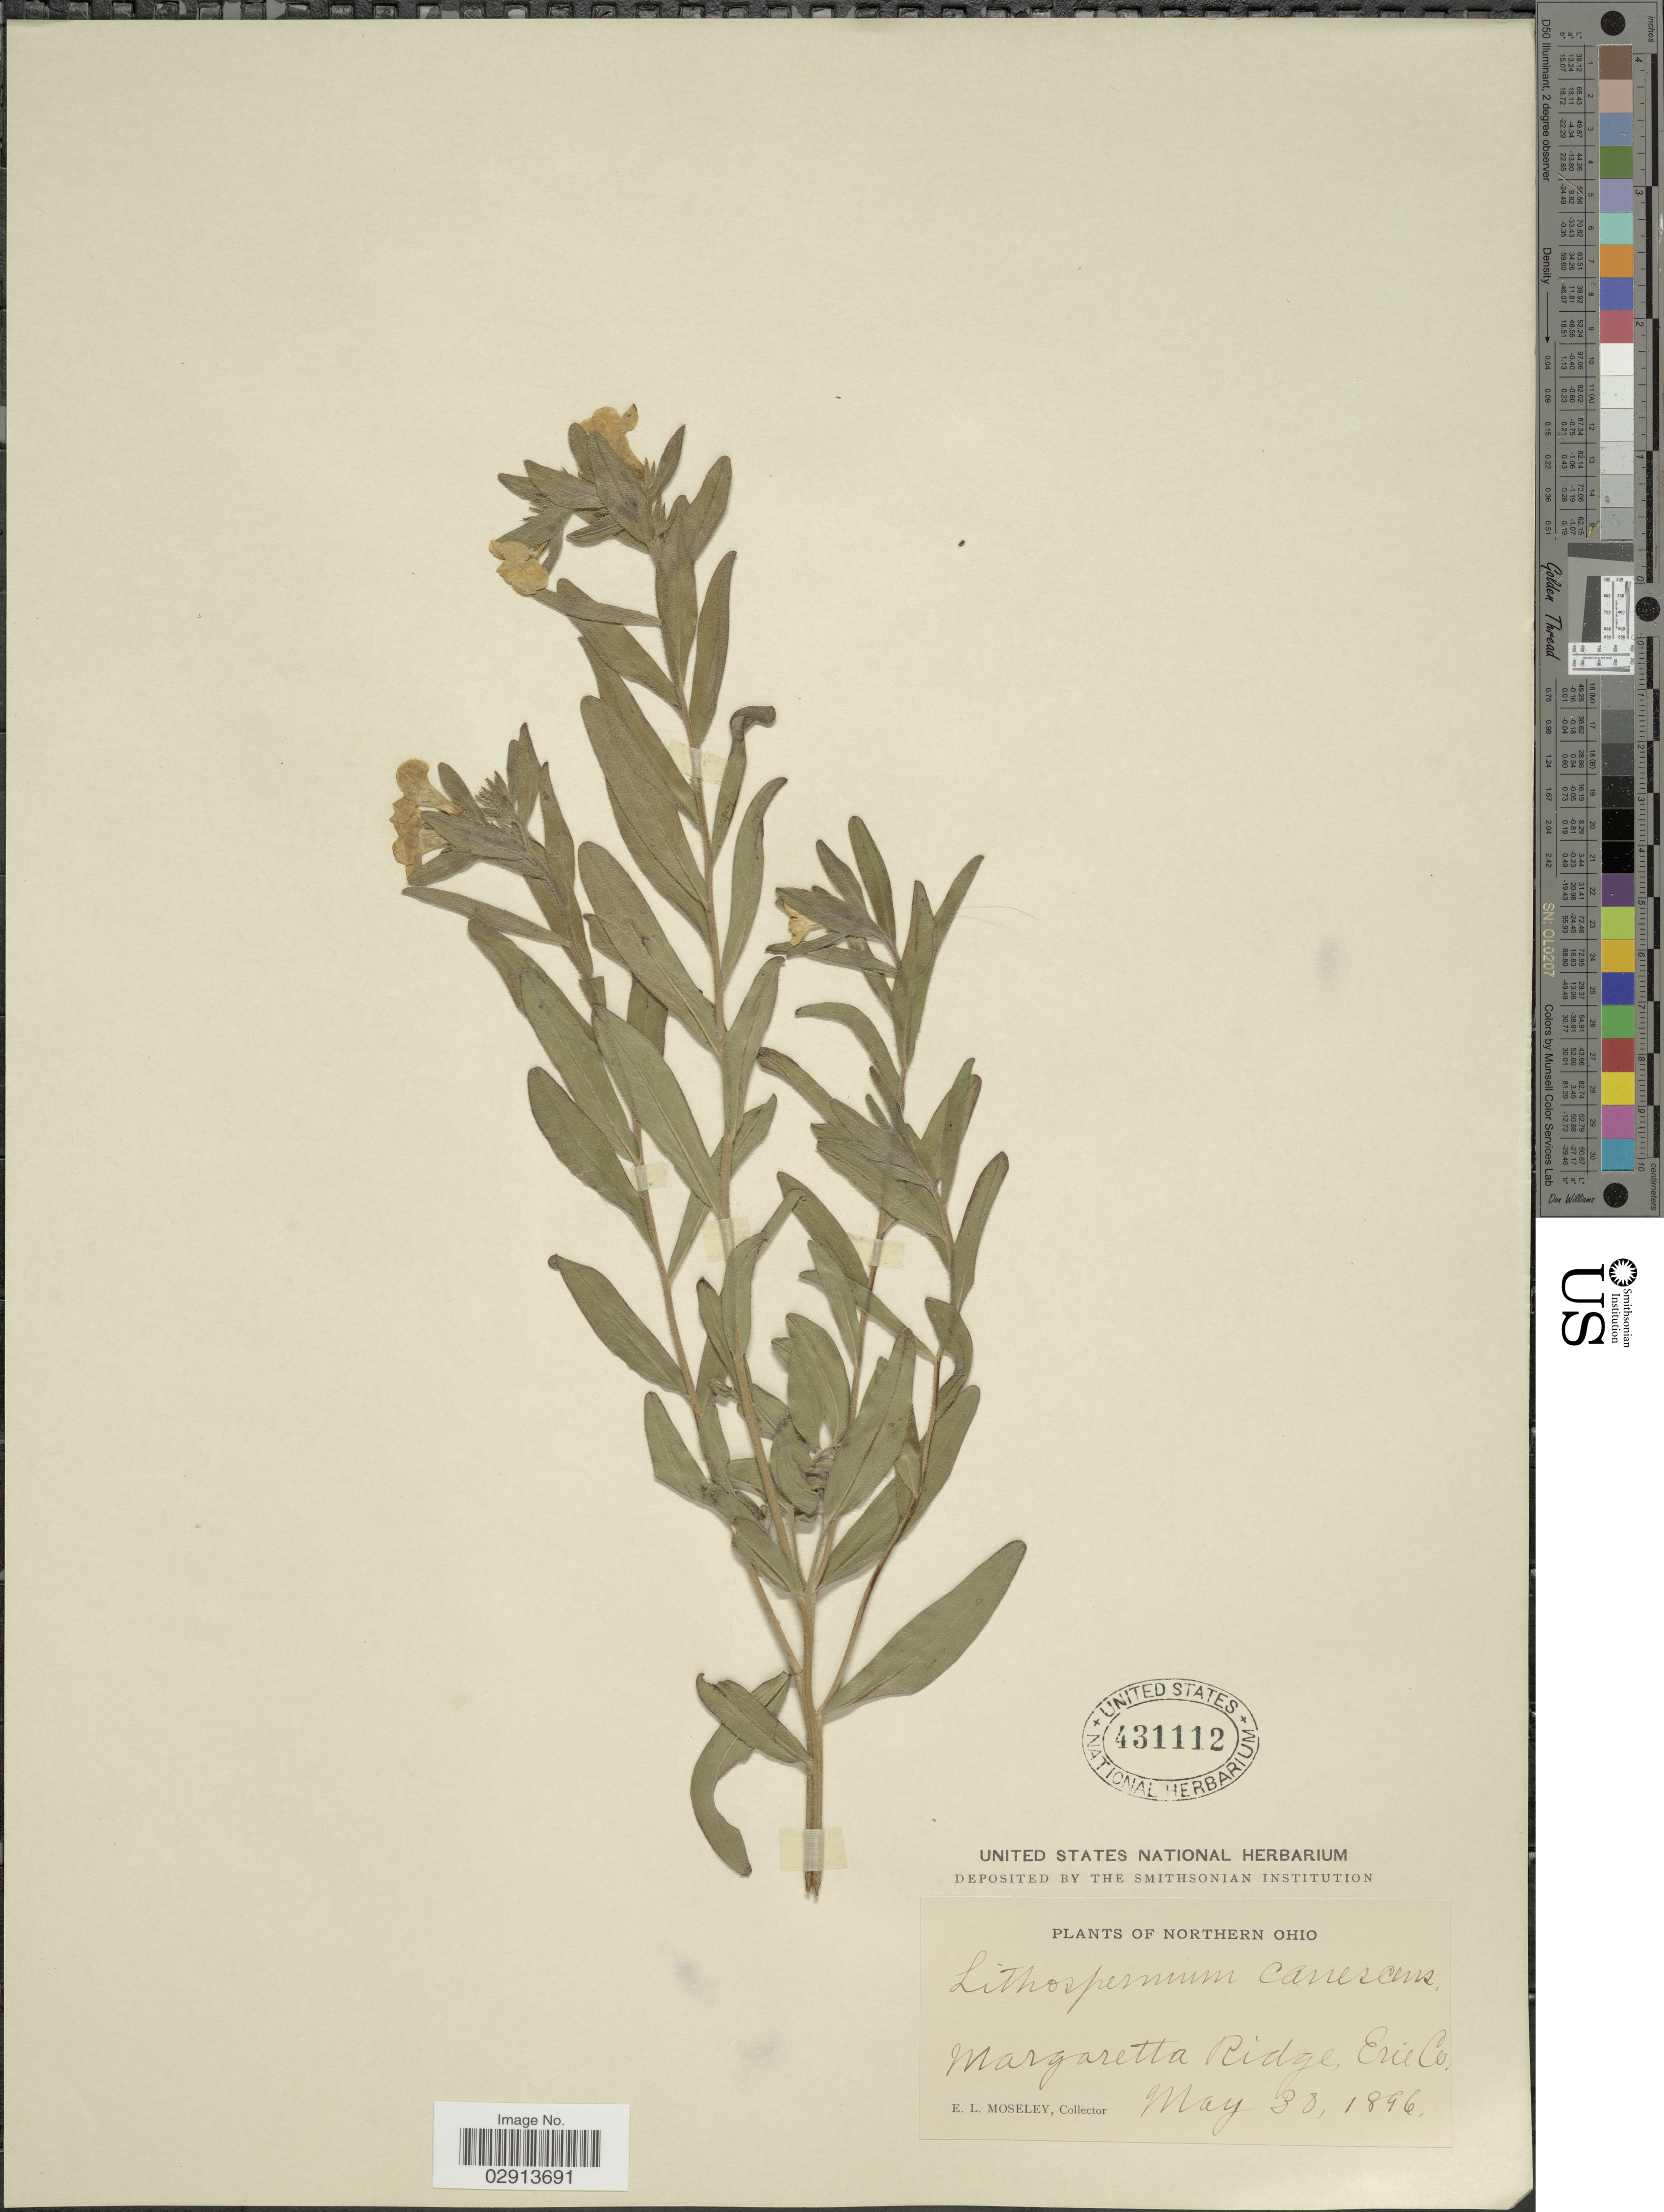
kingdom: Plantae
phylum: Tracheophyta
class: Magnoliopsida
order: Boraginales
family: Boraginaceae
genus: Lithospermum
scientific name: Lithospermum canescens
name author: (Michx.) Lehm.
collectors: E. Moseley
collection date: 1896-05-30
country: United States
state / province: Ohio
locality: Northern Ohio. Margaretta Ridge, Erie Co.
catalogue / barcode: US 431112